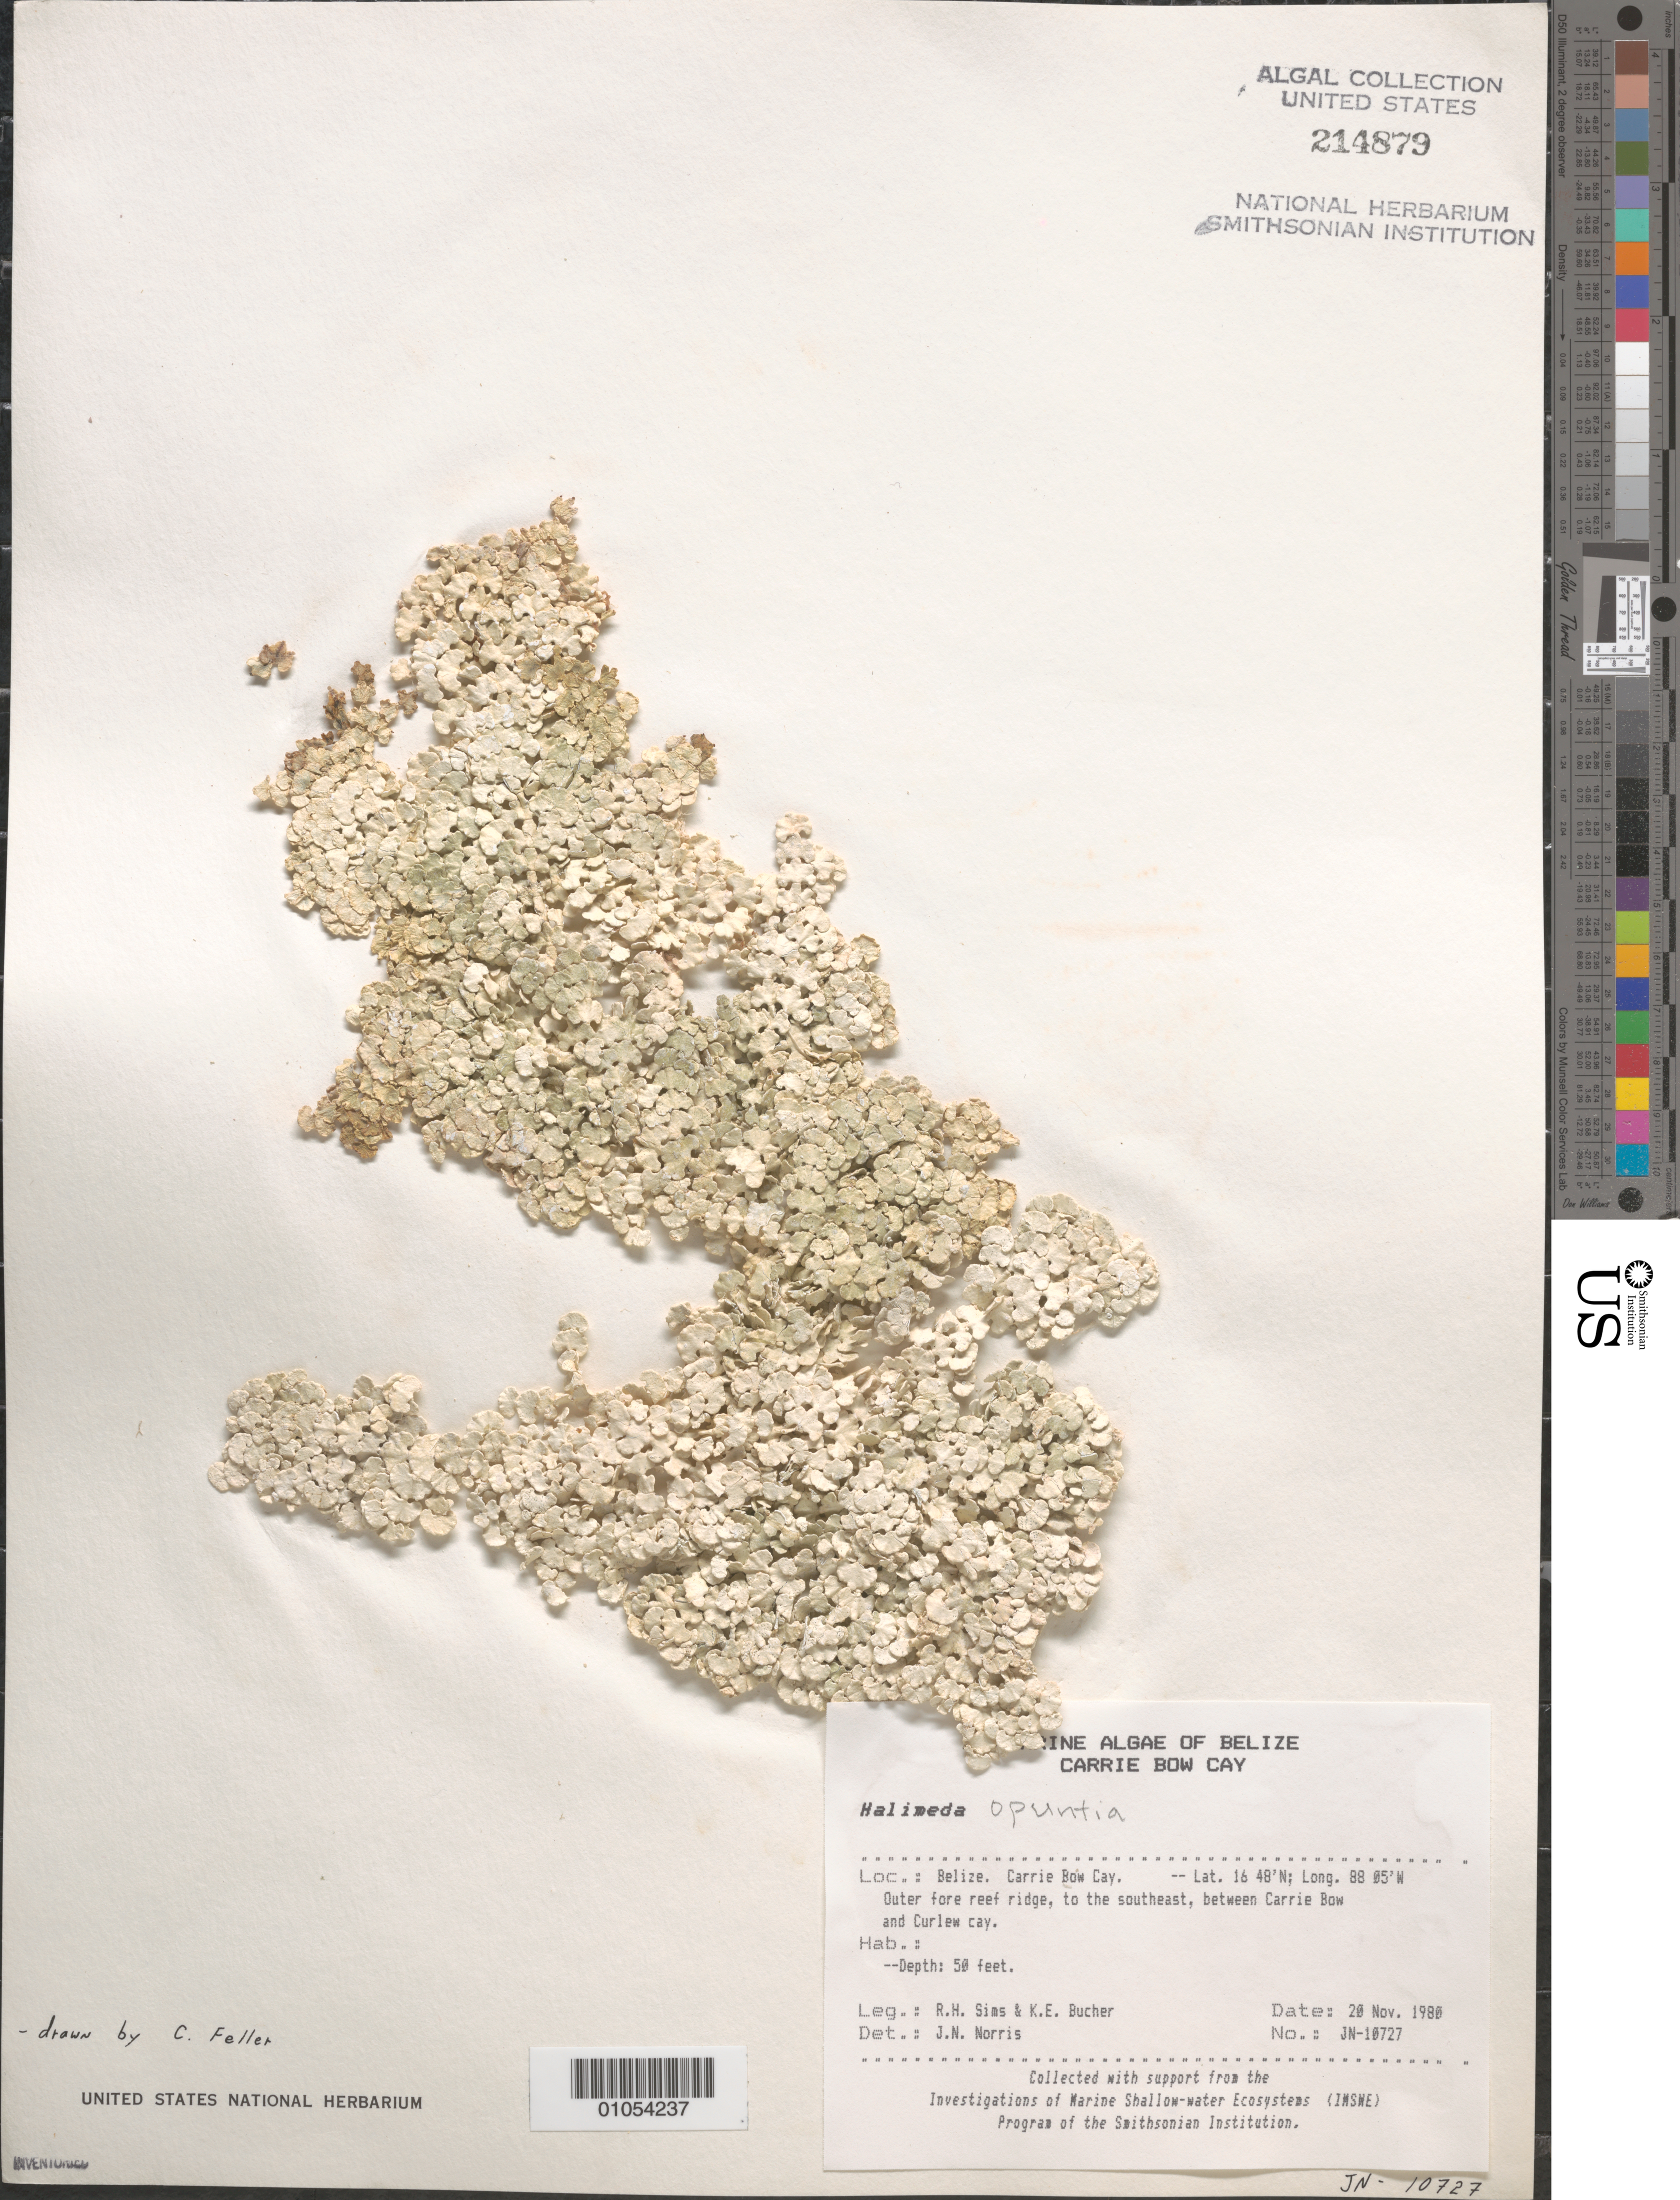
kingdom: Plantae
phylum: Chlorophyta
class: Ulvophyceae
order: Bryopsidales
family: Halimedaceae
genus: Halimeda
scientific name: Halimeda opuntia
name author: (L.) J.V.Lamouroux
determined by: Norris, James N.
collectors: R. H. Sims & K. E. Bucher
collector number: JN-10727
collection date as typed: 20 Nov 1980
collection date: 1980-11-20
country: Belize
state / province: Stann Creek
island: Carrie Bow Cay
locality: Outer fore reef ridge, southeast of the cay (between Carrie Bow Cay and Curlew Cay)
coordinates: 16 48'N, 88 05'W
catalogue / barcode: US 214879